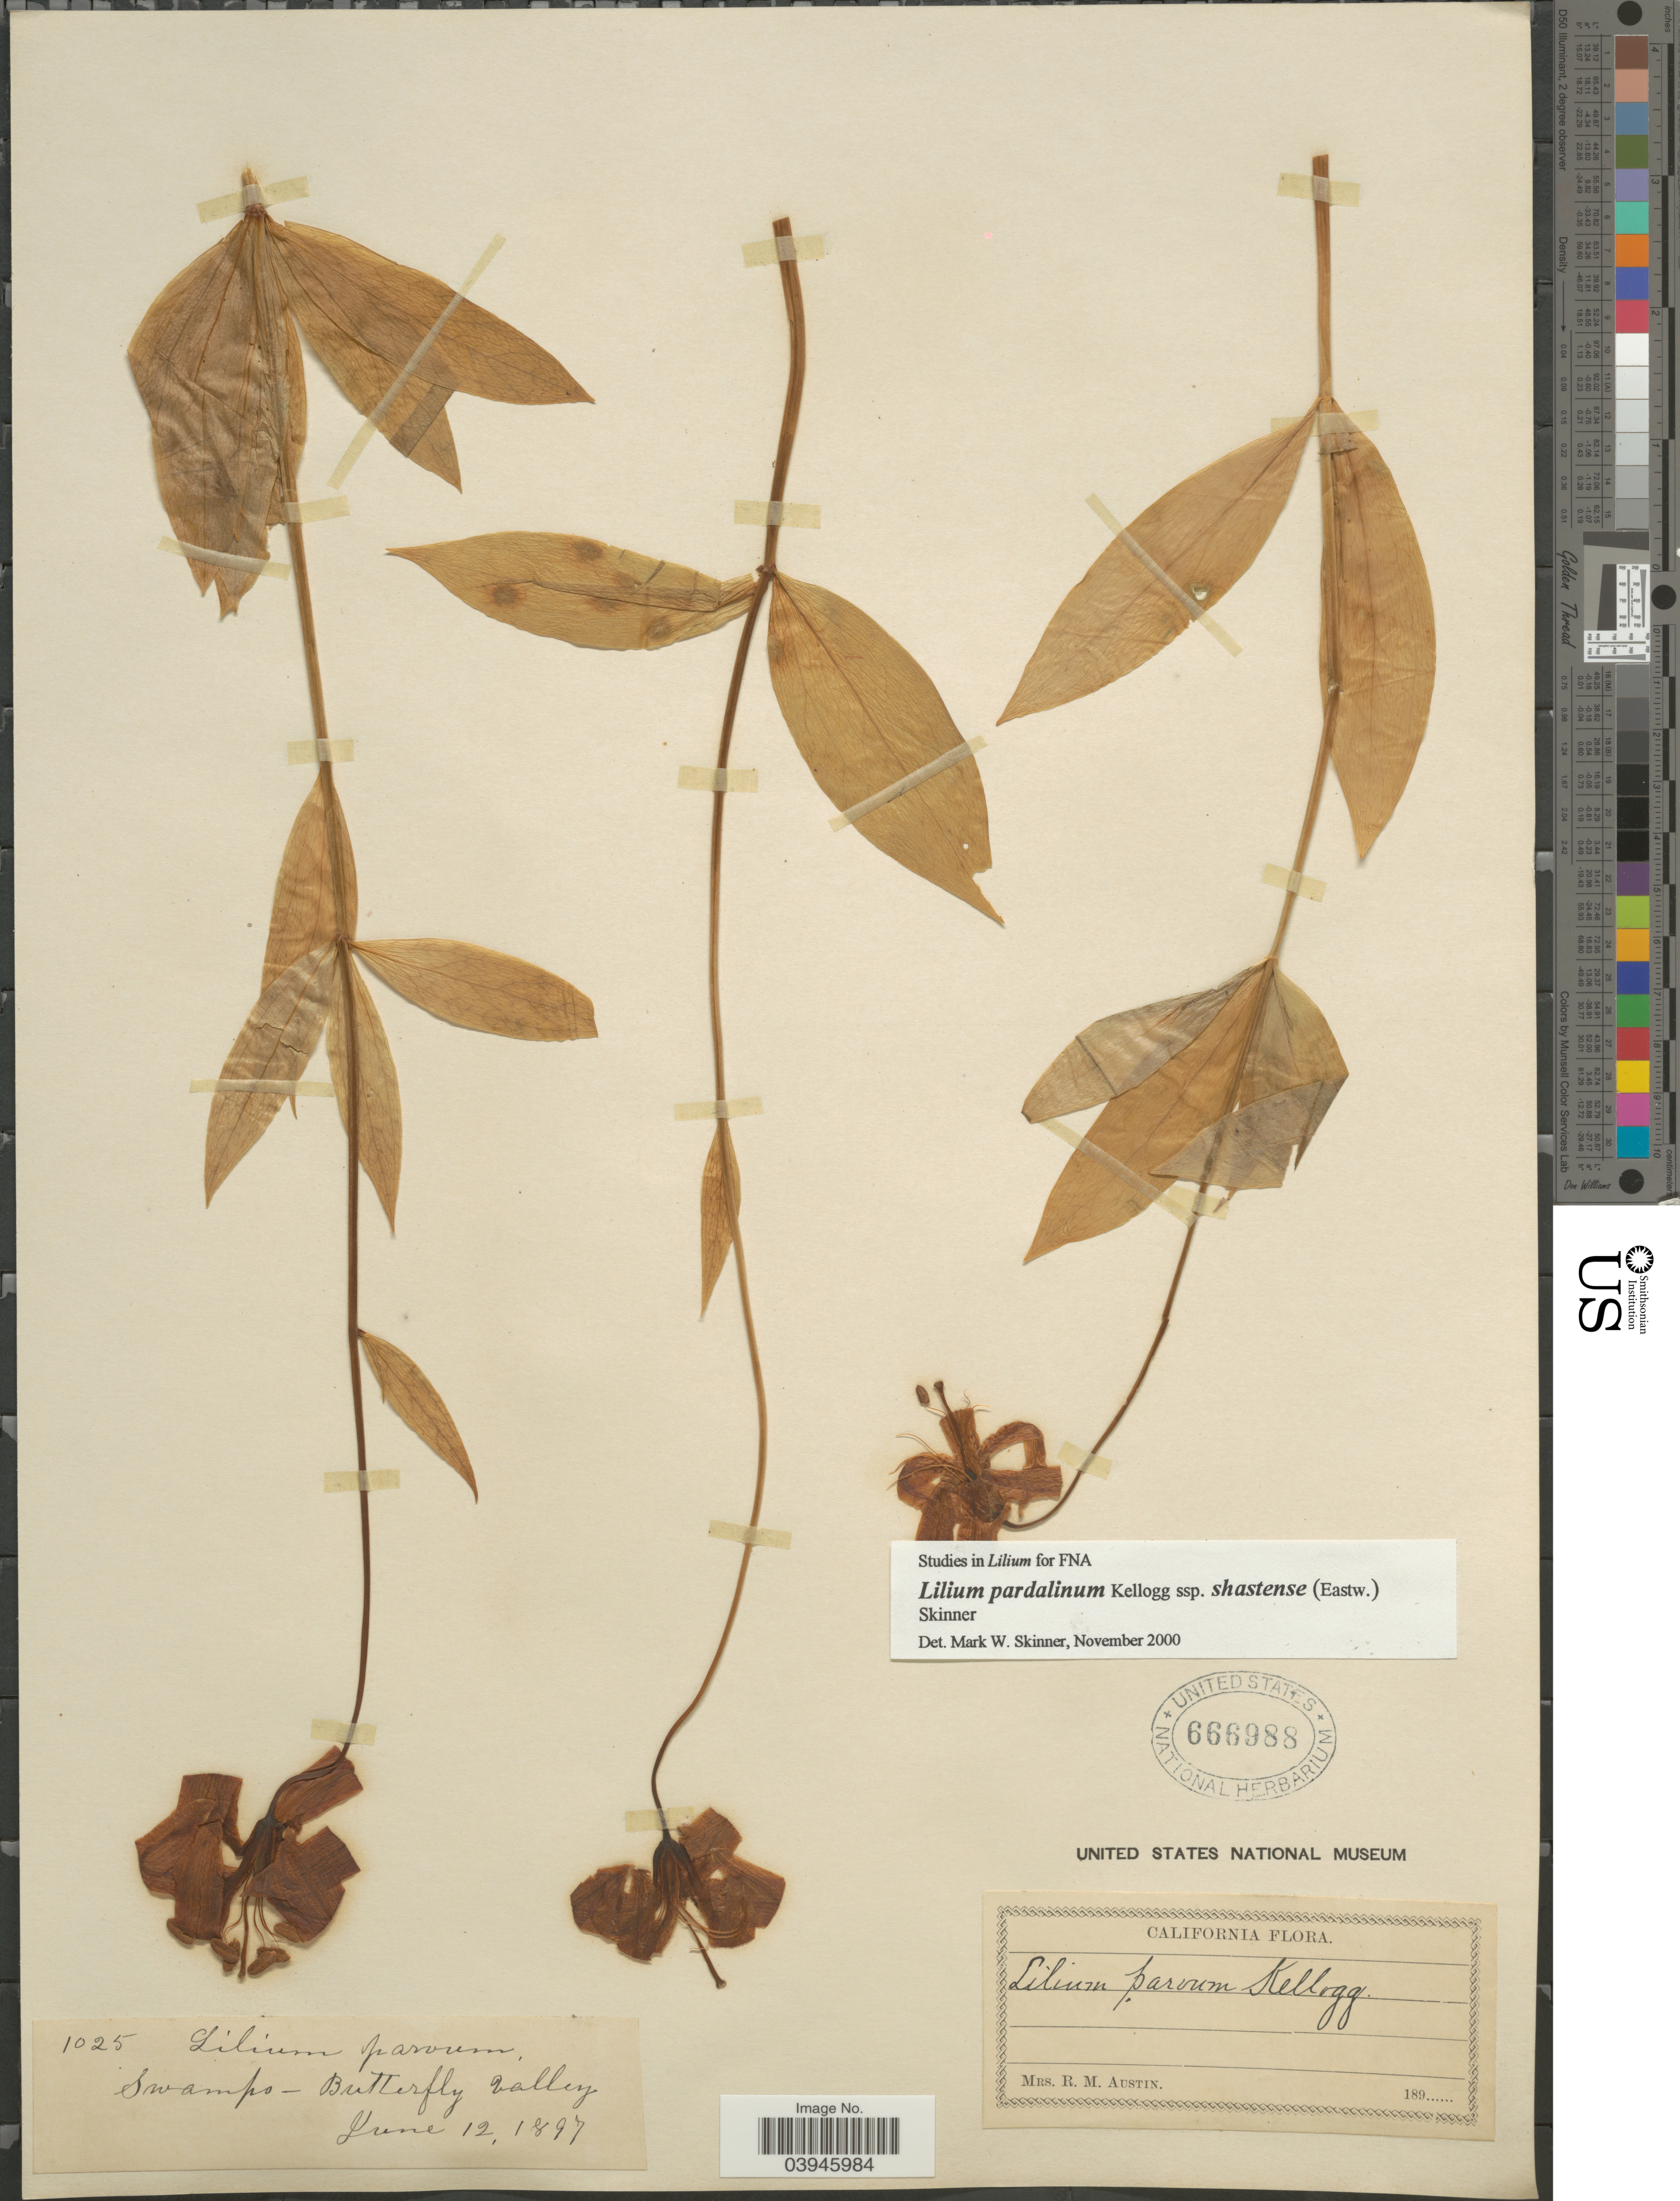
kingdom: Plantae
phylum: Tracheophyta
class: Liliopsida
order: Liliales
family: Liliaceae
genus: Lilium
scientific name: Lilium nevadense var. shastense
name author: Eastw.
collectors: R. Austin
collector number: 1025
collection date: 1897-06-12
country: United States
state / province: California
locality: Swamps- Butterfly Valley.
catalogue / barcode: US 666988